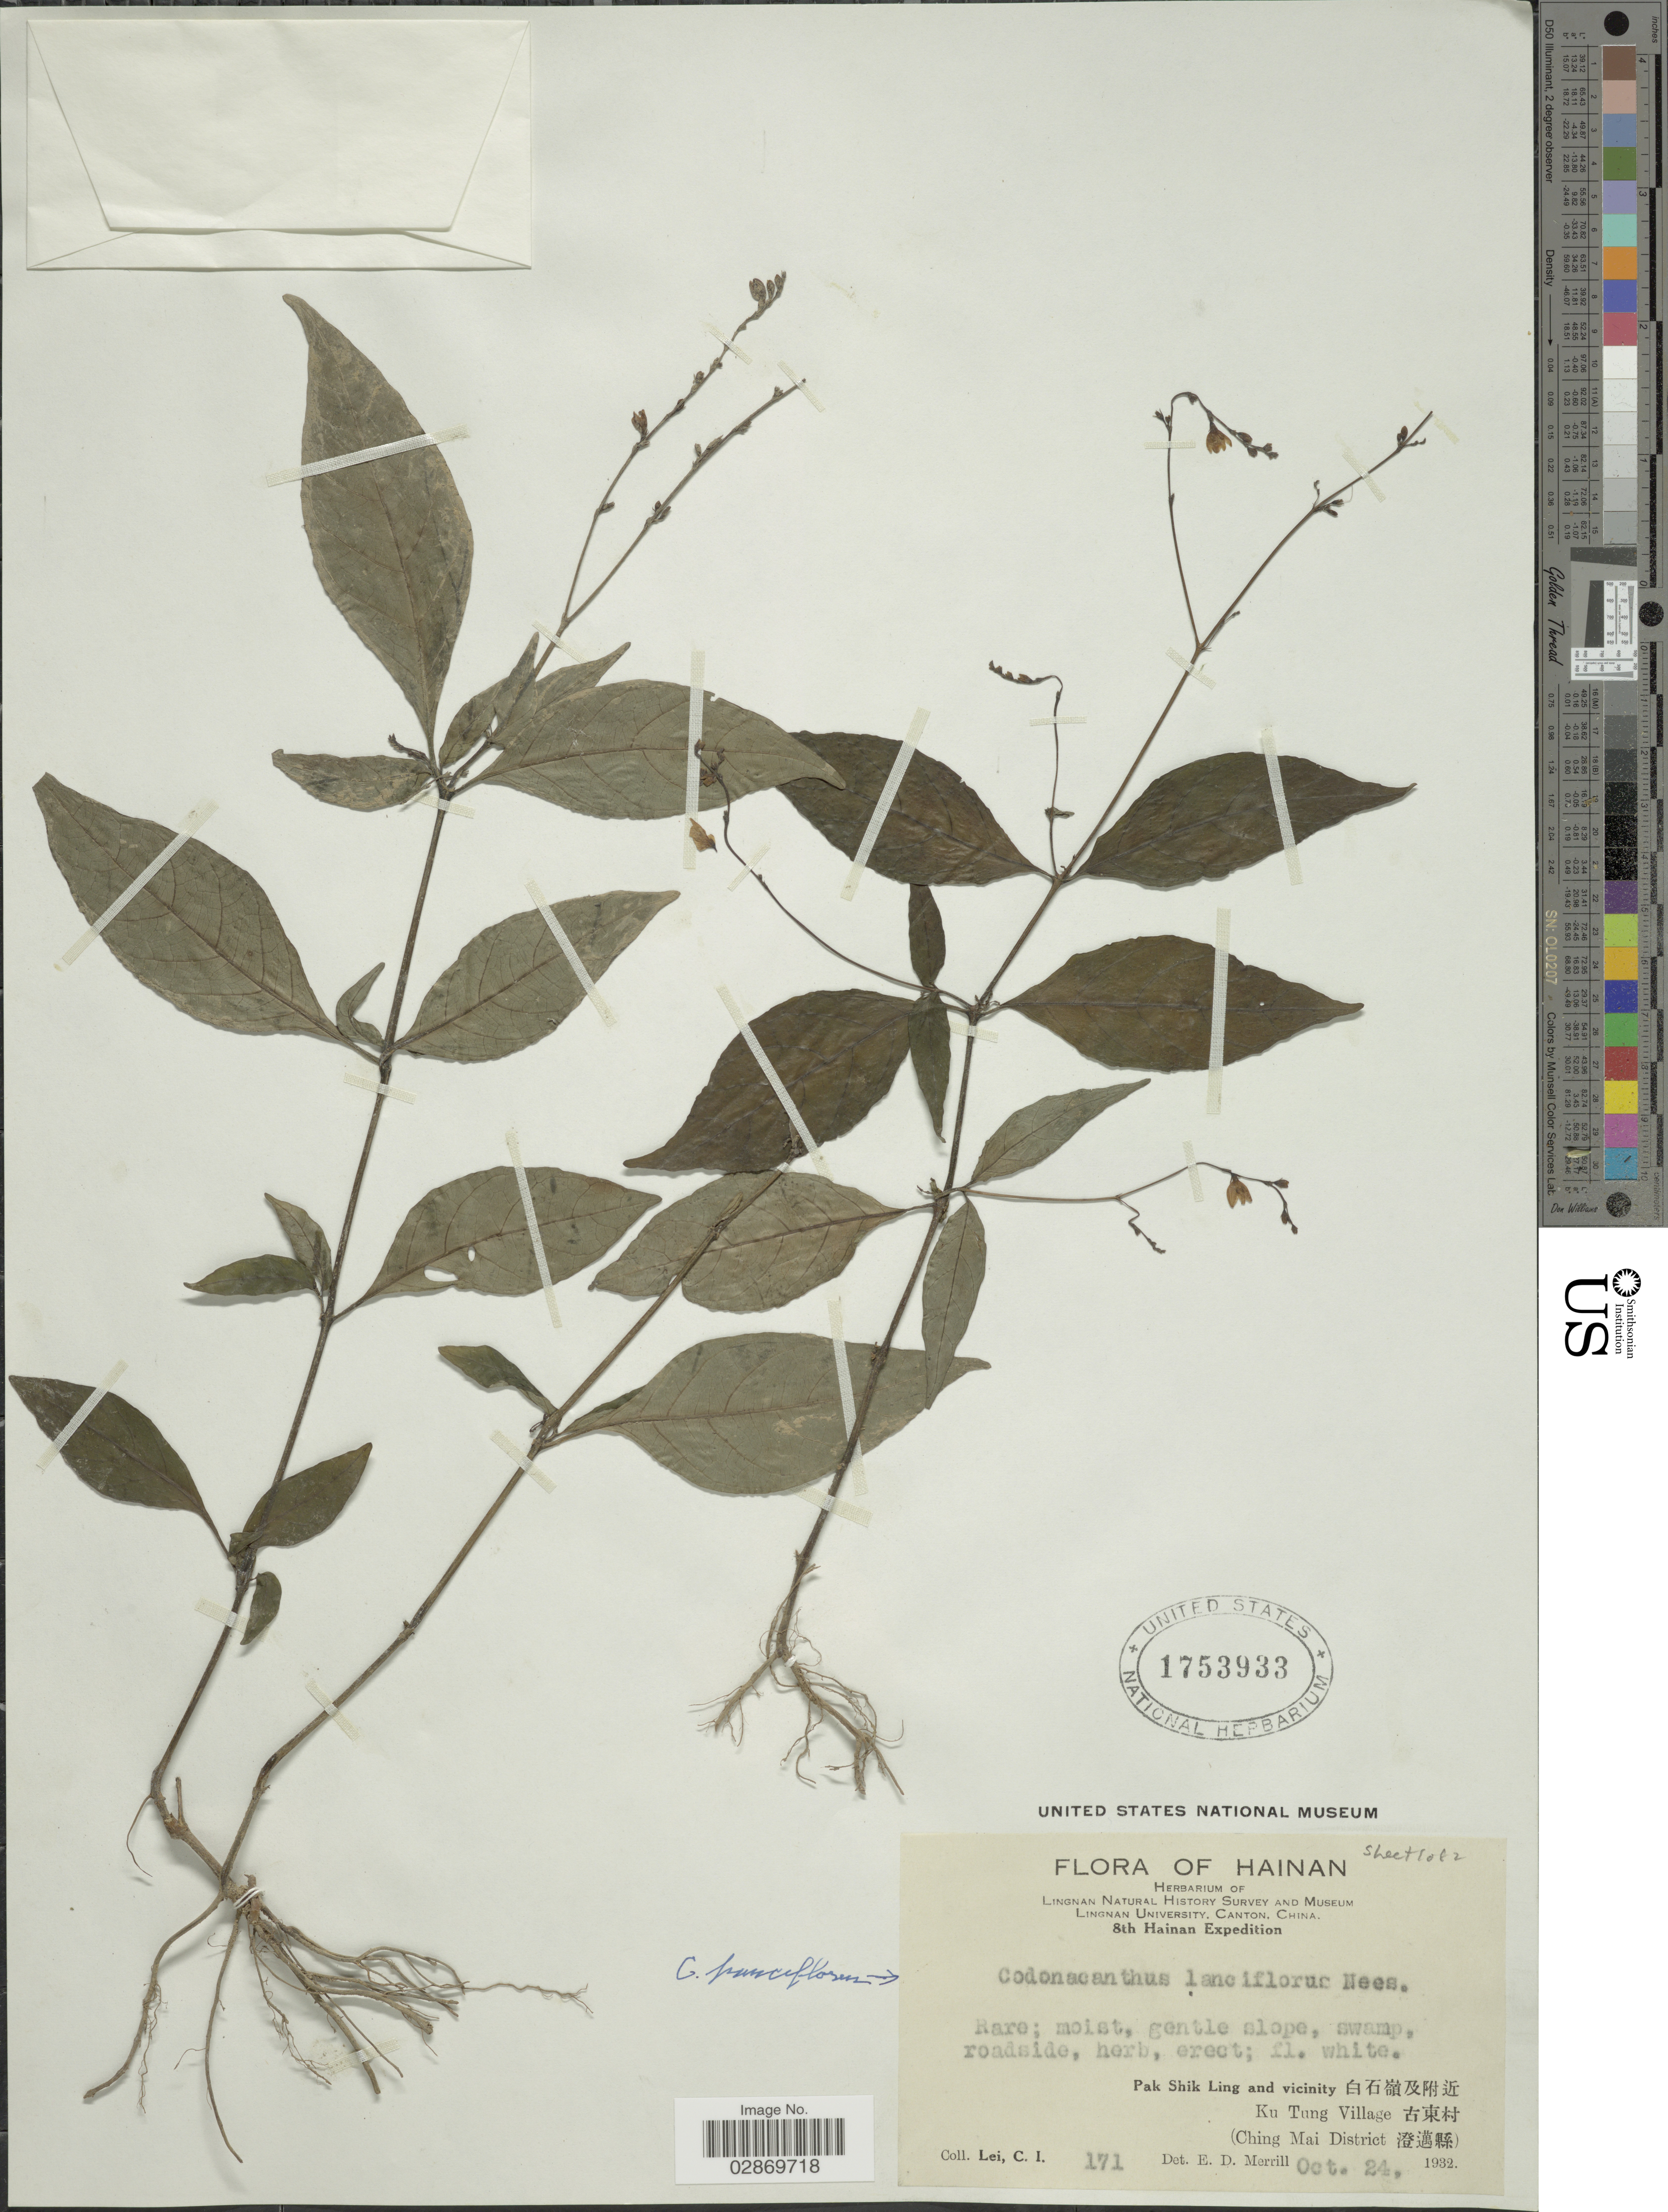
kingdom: Plantae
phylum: Tracheophyta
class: Magnoliopsida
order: Lamiales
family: Acanthaceae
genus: Codonacanthus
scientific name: Codonacanthus pauciflorus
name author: (Nees) Nees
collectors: C. I. Lei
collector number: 171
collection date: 1932-10-24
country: China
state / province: Hainan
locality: Pak Shik Ling and vicinity, X, Ku Tung Village, X, Ching Mai District, X.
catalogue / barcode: US 1753933